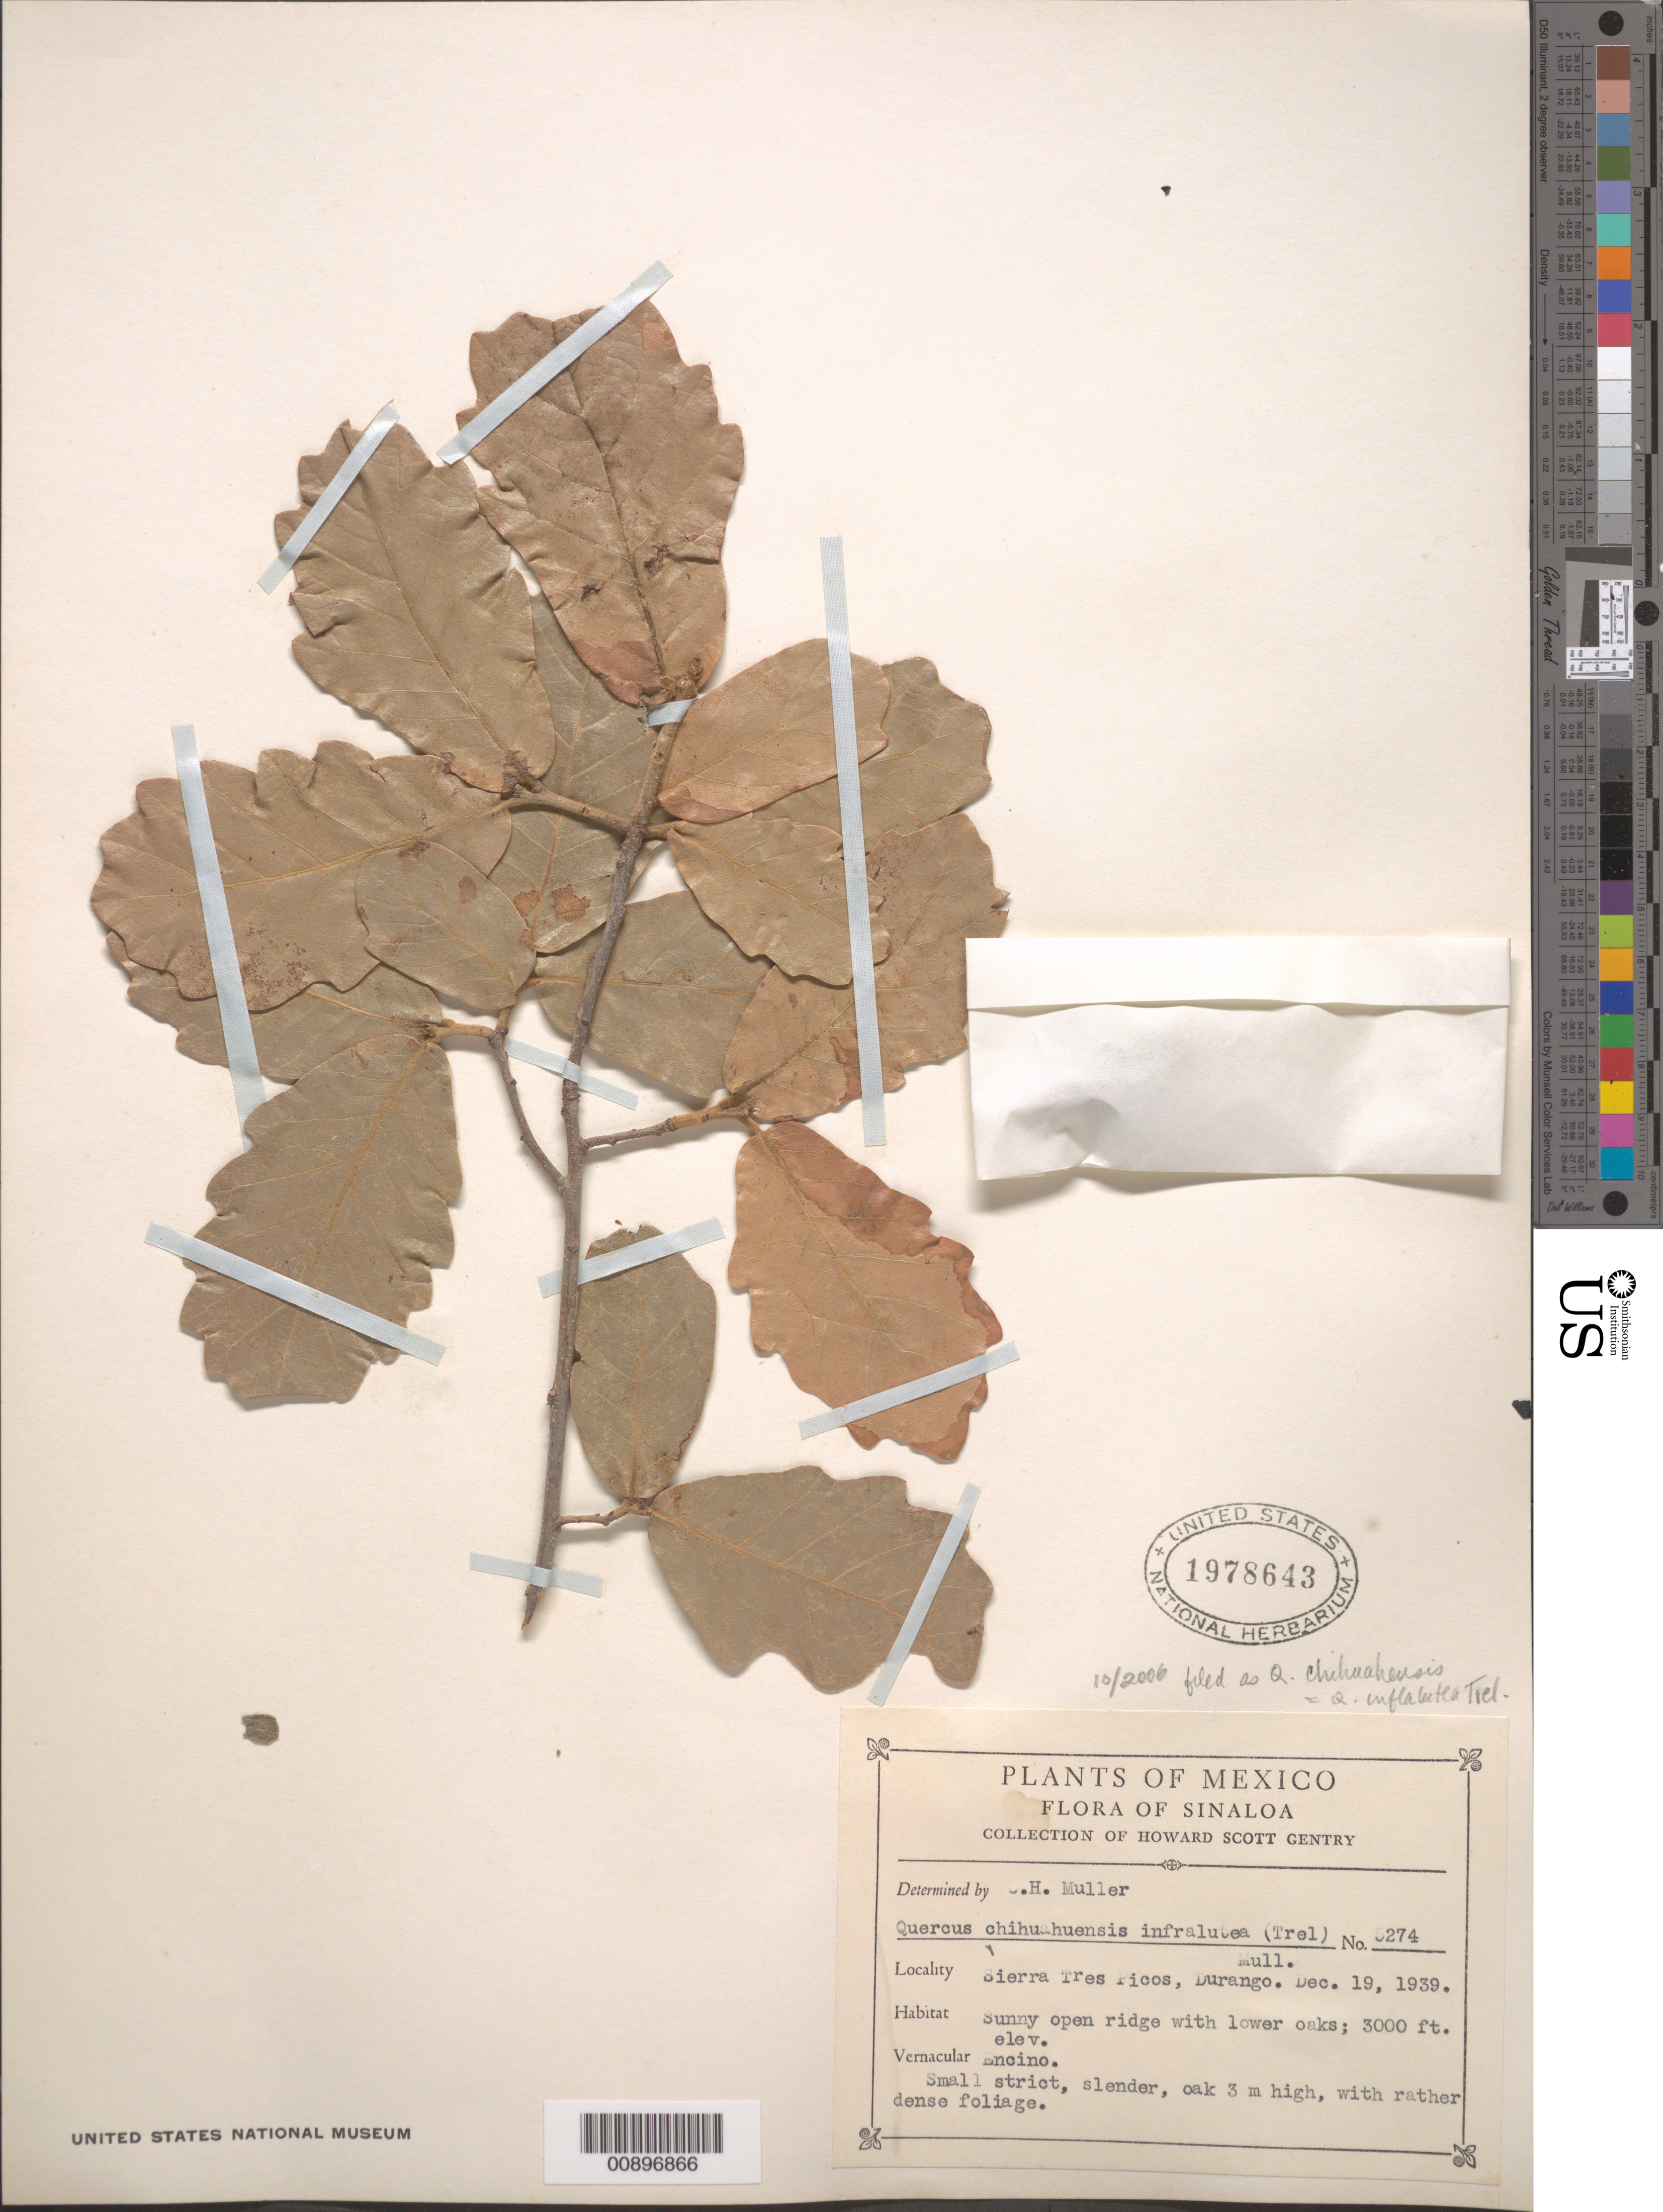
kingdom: Plantae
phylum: Tracheophyta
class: Magnoliopsida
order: Fagales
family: Fagaceae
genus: Quercus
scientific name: Quercus chihuahuensis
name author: Trel.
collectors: H. S. Gentry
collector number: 5274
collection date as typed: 19 Dec 1939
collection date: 1939-12-19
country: Mexico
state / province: Durango / Sinaloa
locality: Sierra Tres Picos, Durango. (Label says Flora of Sinaloa).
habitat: Sunny open ridge with lower oaks.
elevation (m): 914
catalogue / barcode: US 1978643